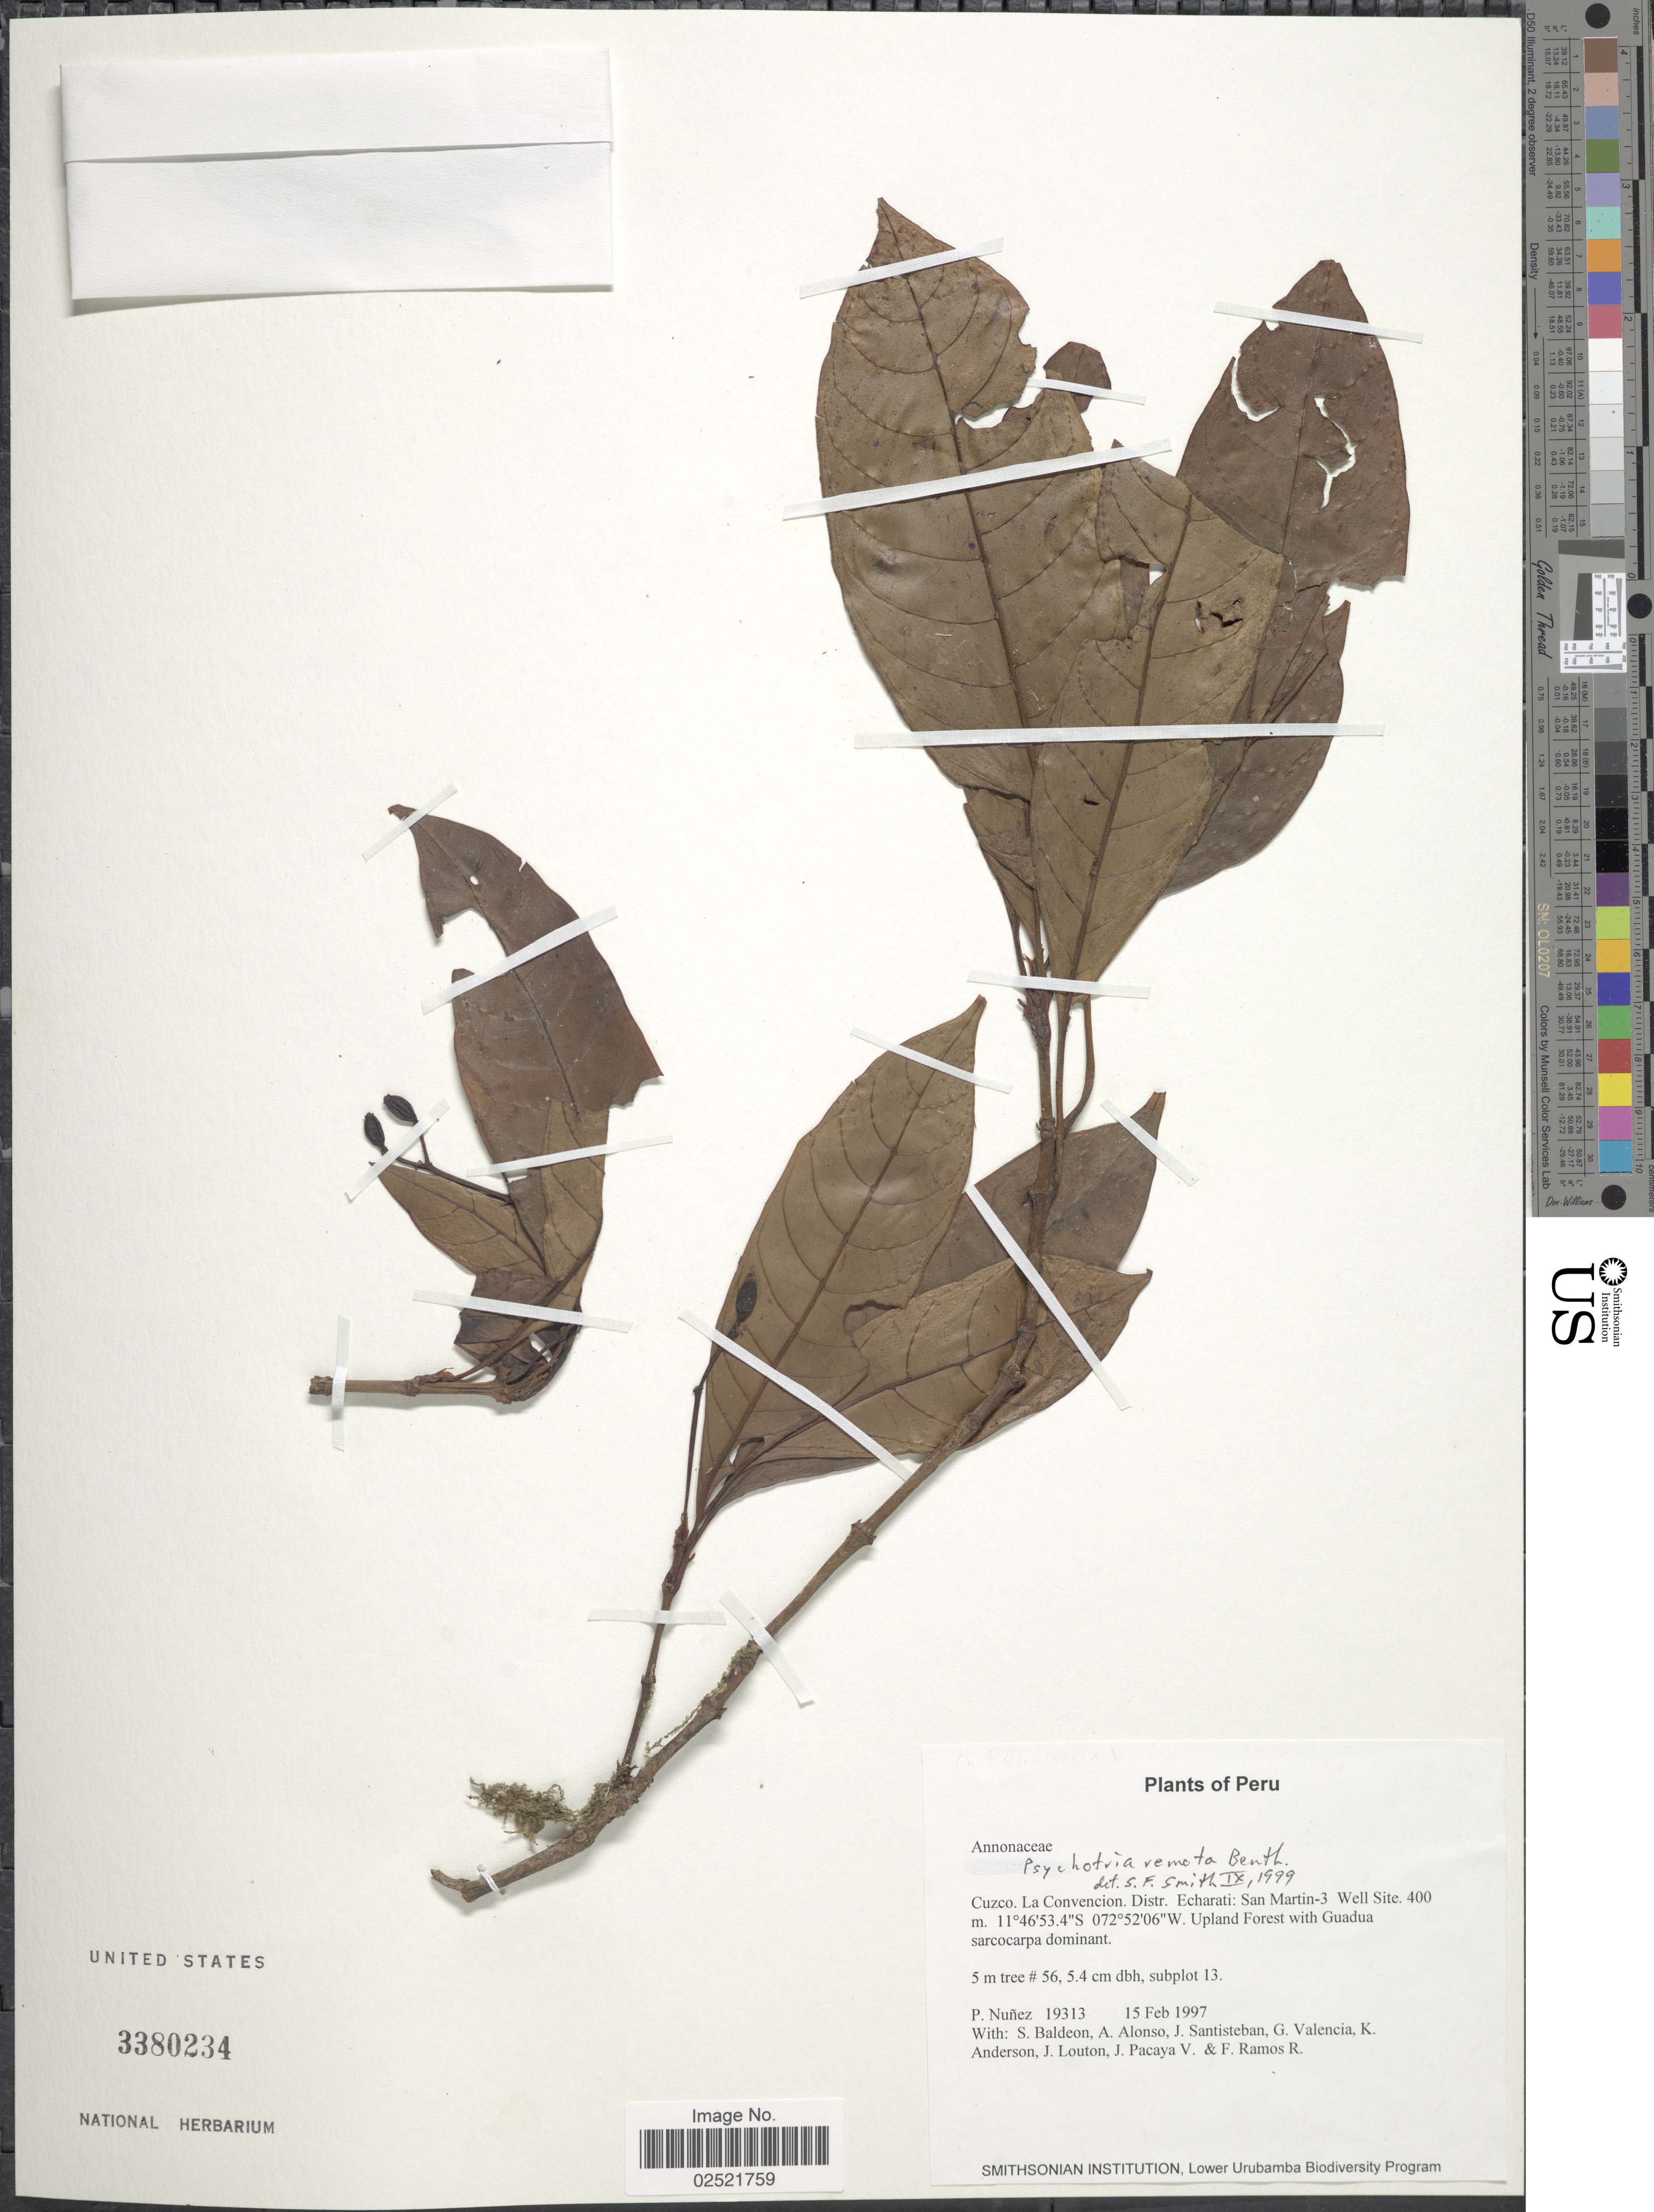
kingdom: Plantae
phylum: Tracheophyta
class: Magnoliopsida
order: Gentianales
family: Rubiaceae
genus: Psychotria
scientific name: Psychotria remota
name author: Benth.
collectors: P. Nuñez V., S. Baldeon, A. Alonso, J. Santisteban & et al.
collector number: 19313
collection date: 1997-02-15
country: Peru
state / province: Cusco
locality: La Convencion, Distr. Echarati, San Martin-3 Well Site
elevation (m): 400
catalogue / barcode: US 3380234